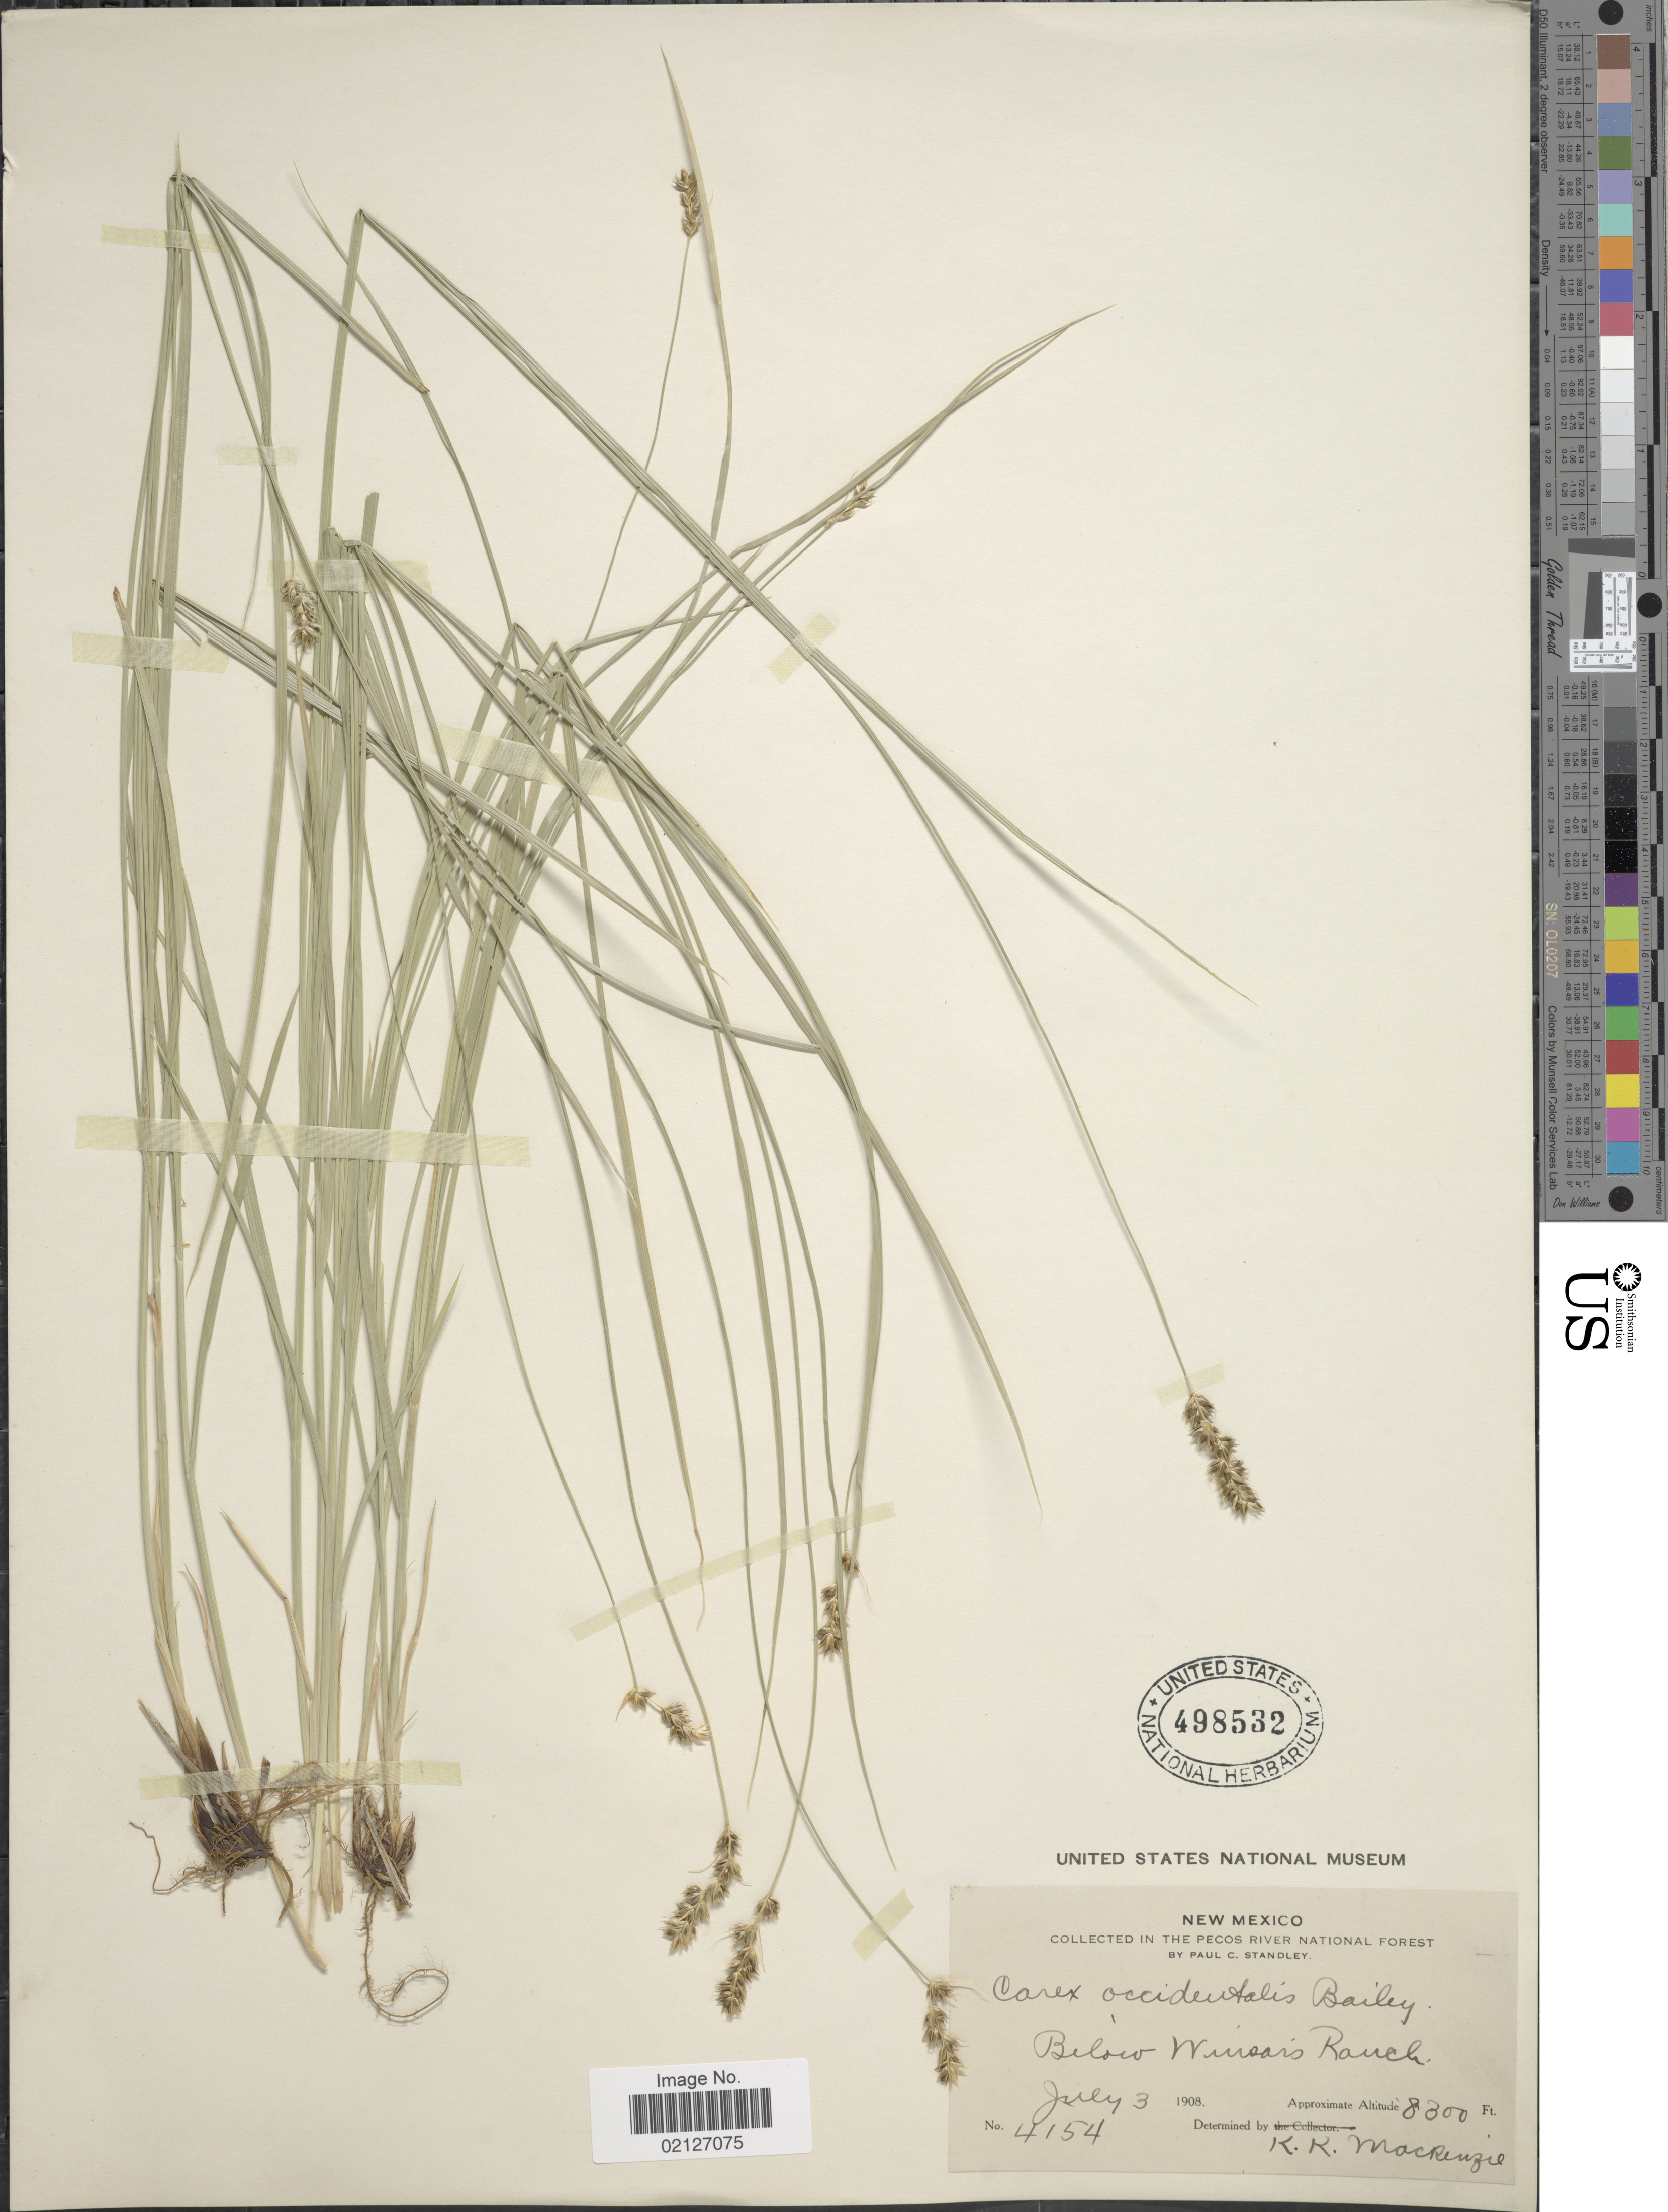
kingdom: Plantae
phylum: Tracheophyta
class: Liliopsida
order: Poales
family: Cyperaceae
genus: Carex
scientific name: Carex occidentalis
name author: L.H. Bailey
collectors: P. C. Standley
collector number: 4154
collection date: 1908-07-03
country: United States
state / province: New Mexico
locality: In the Pecos River National Forest, Below Winsor's Ranch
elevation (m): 2530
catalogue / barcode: US 498532